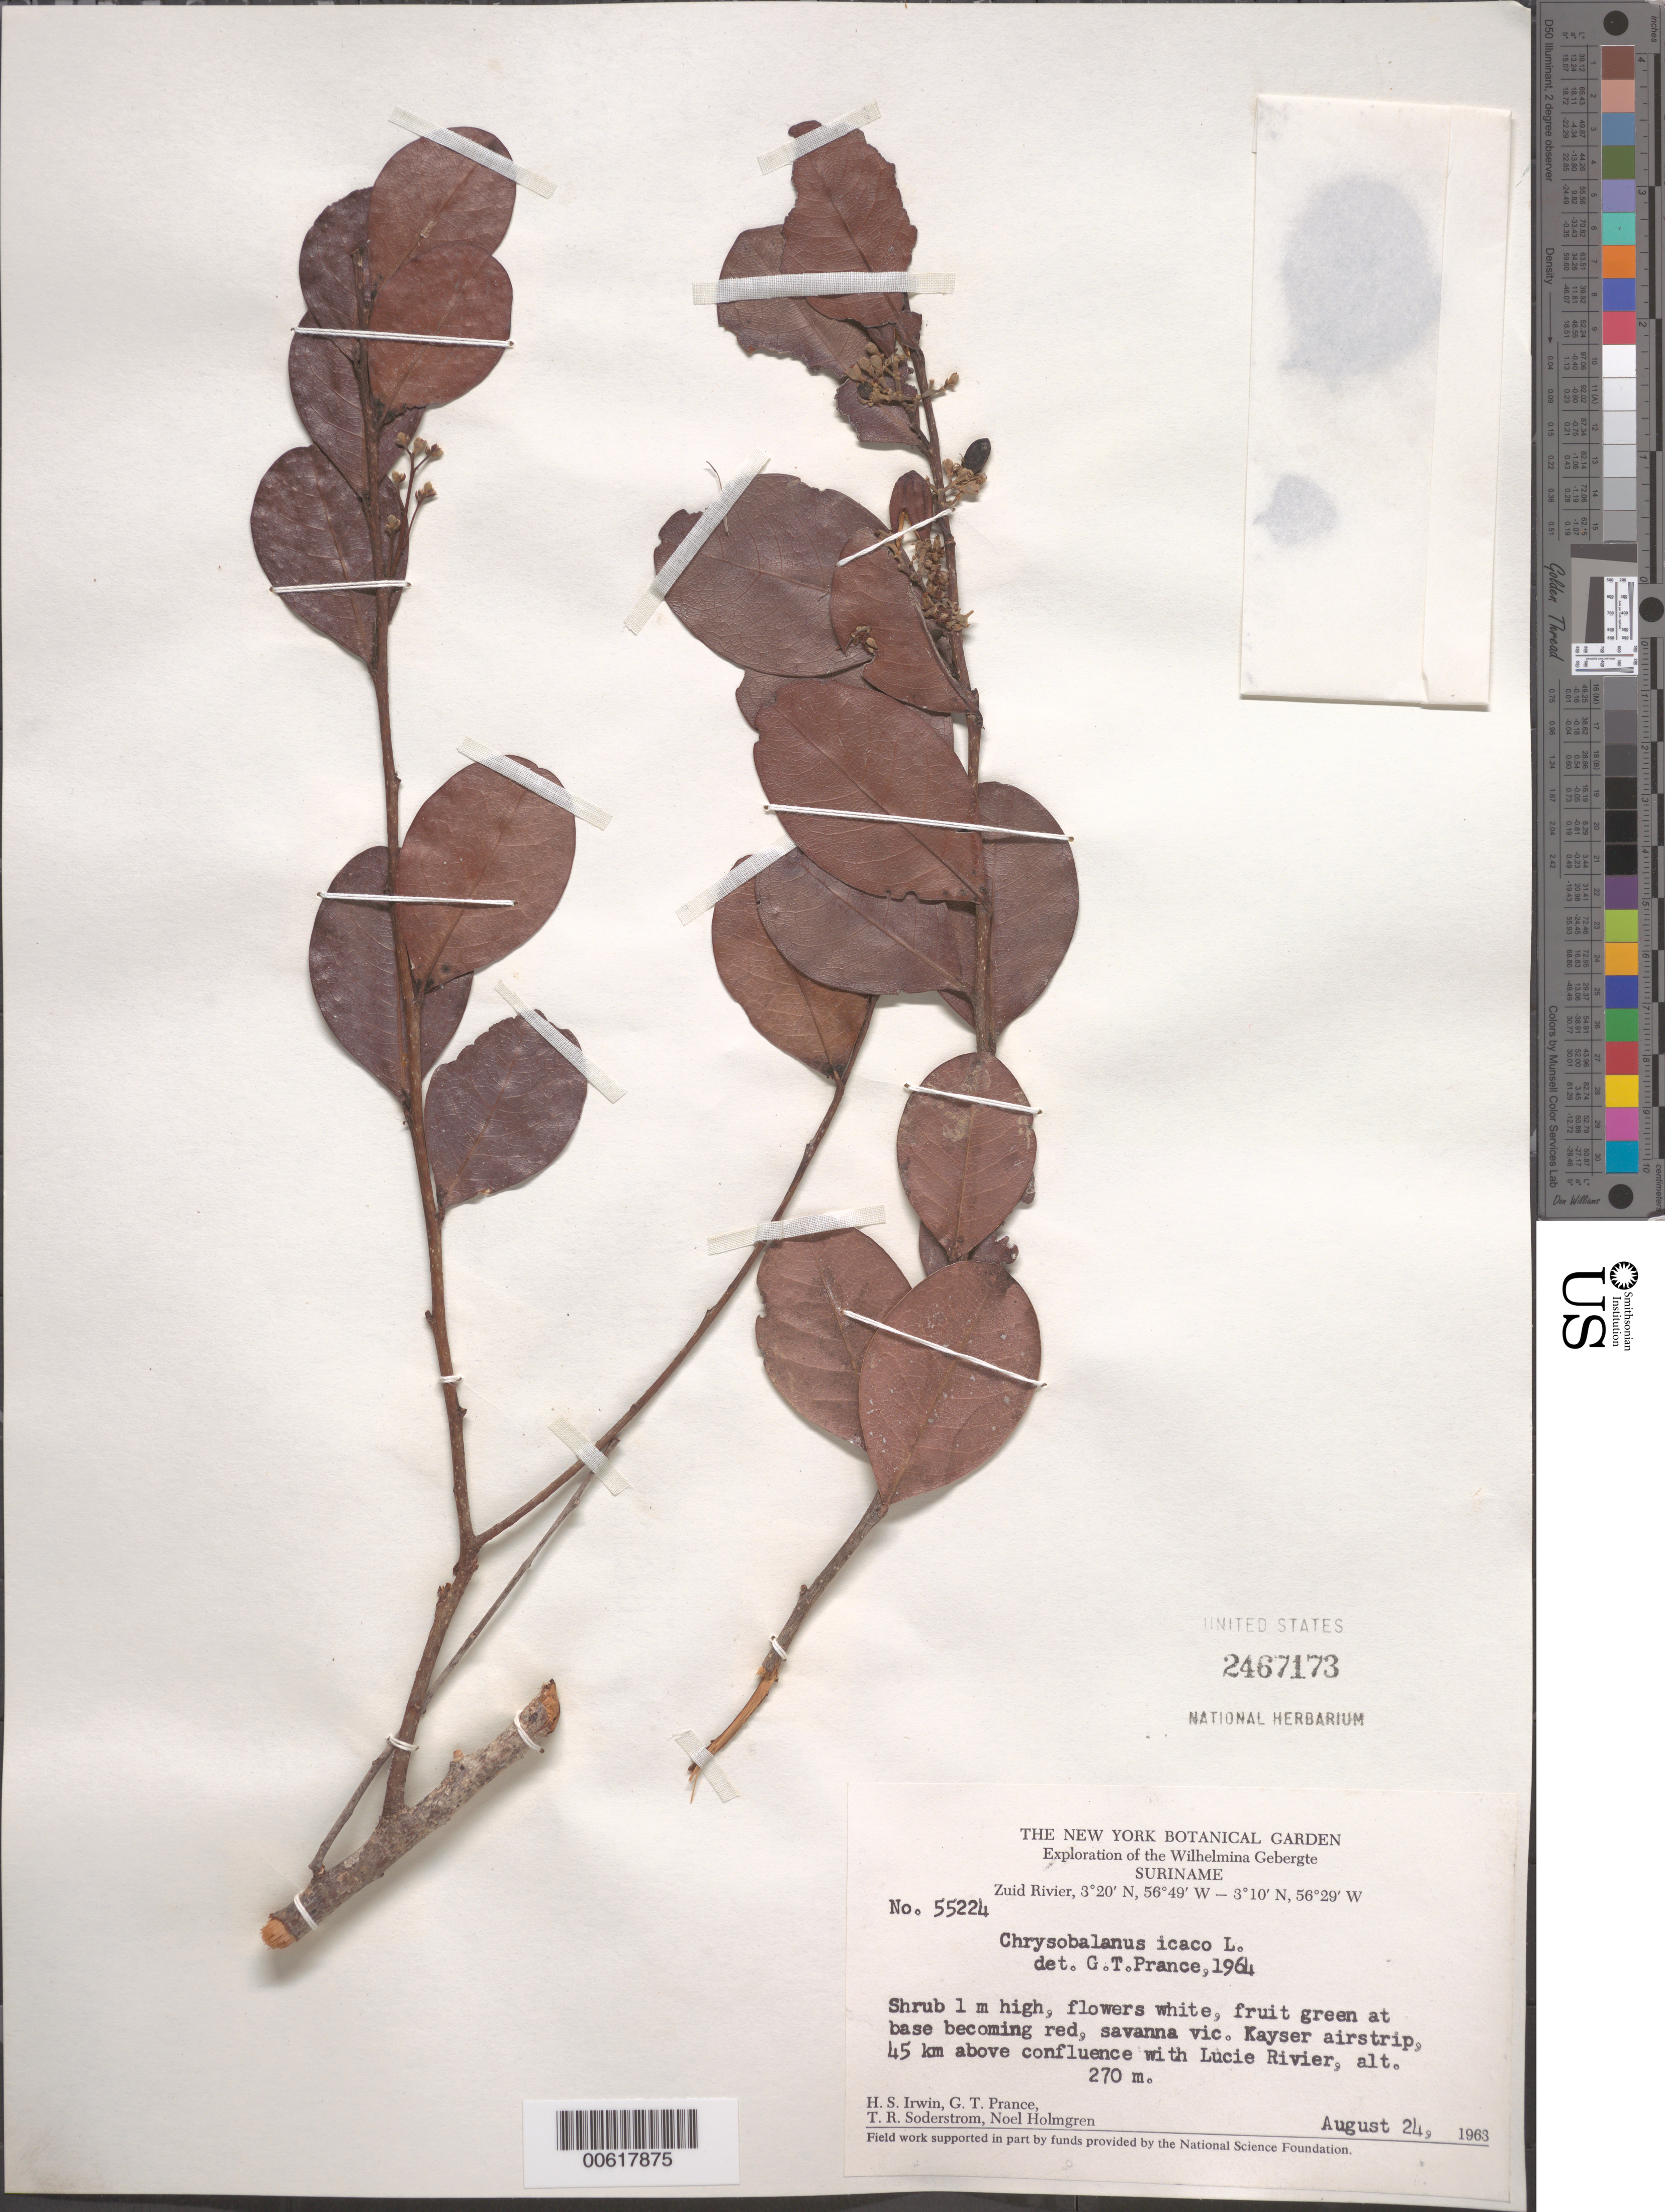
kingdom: Plantae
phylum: Tracheophyta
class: Magnoliopsida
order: Malpighiales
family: Chrysobalanaceae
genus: Chrysobalanus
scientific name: Chrysobalanus icaco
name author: L.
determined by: Prance, G. T.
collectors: H. Irwin, G. T. Prance, T. R. Soderstrom & N. H. Holmgren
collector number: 55224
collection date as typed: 24-Aug-63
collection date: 1963-08-24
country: Suriname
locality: Kayser Airstrip, Zuid R., 45 km above confl. with Lucie R., Wilhelmina Gebergte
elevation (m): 270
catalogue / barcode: US 2467173